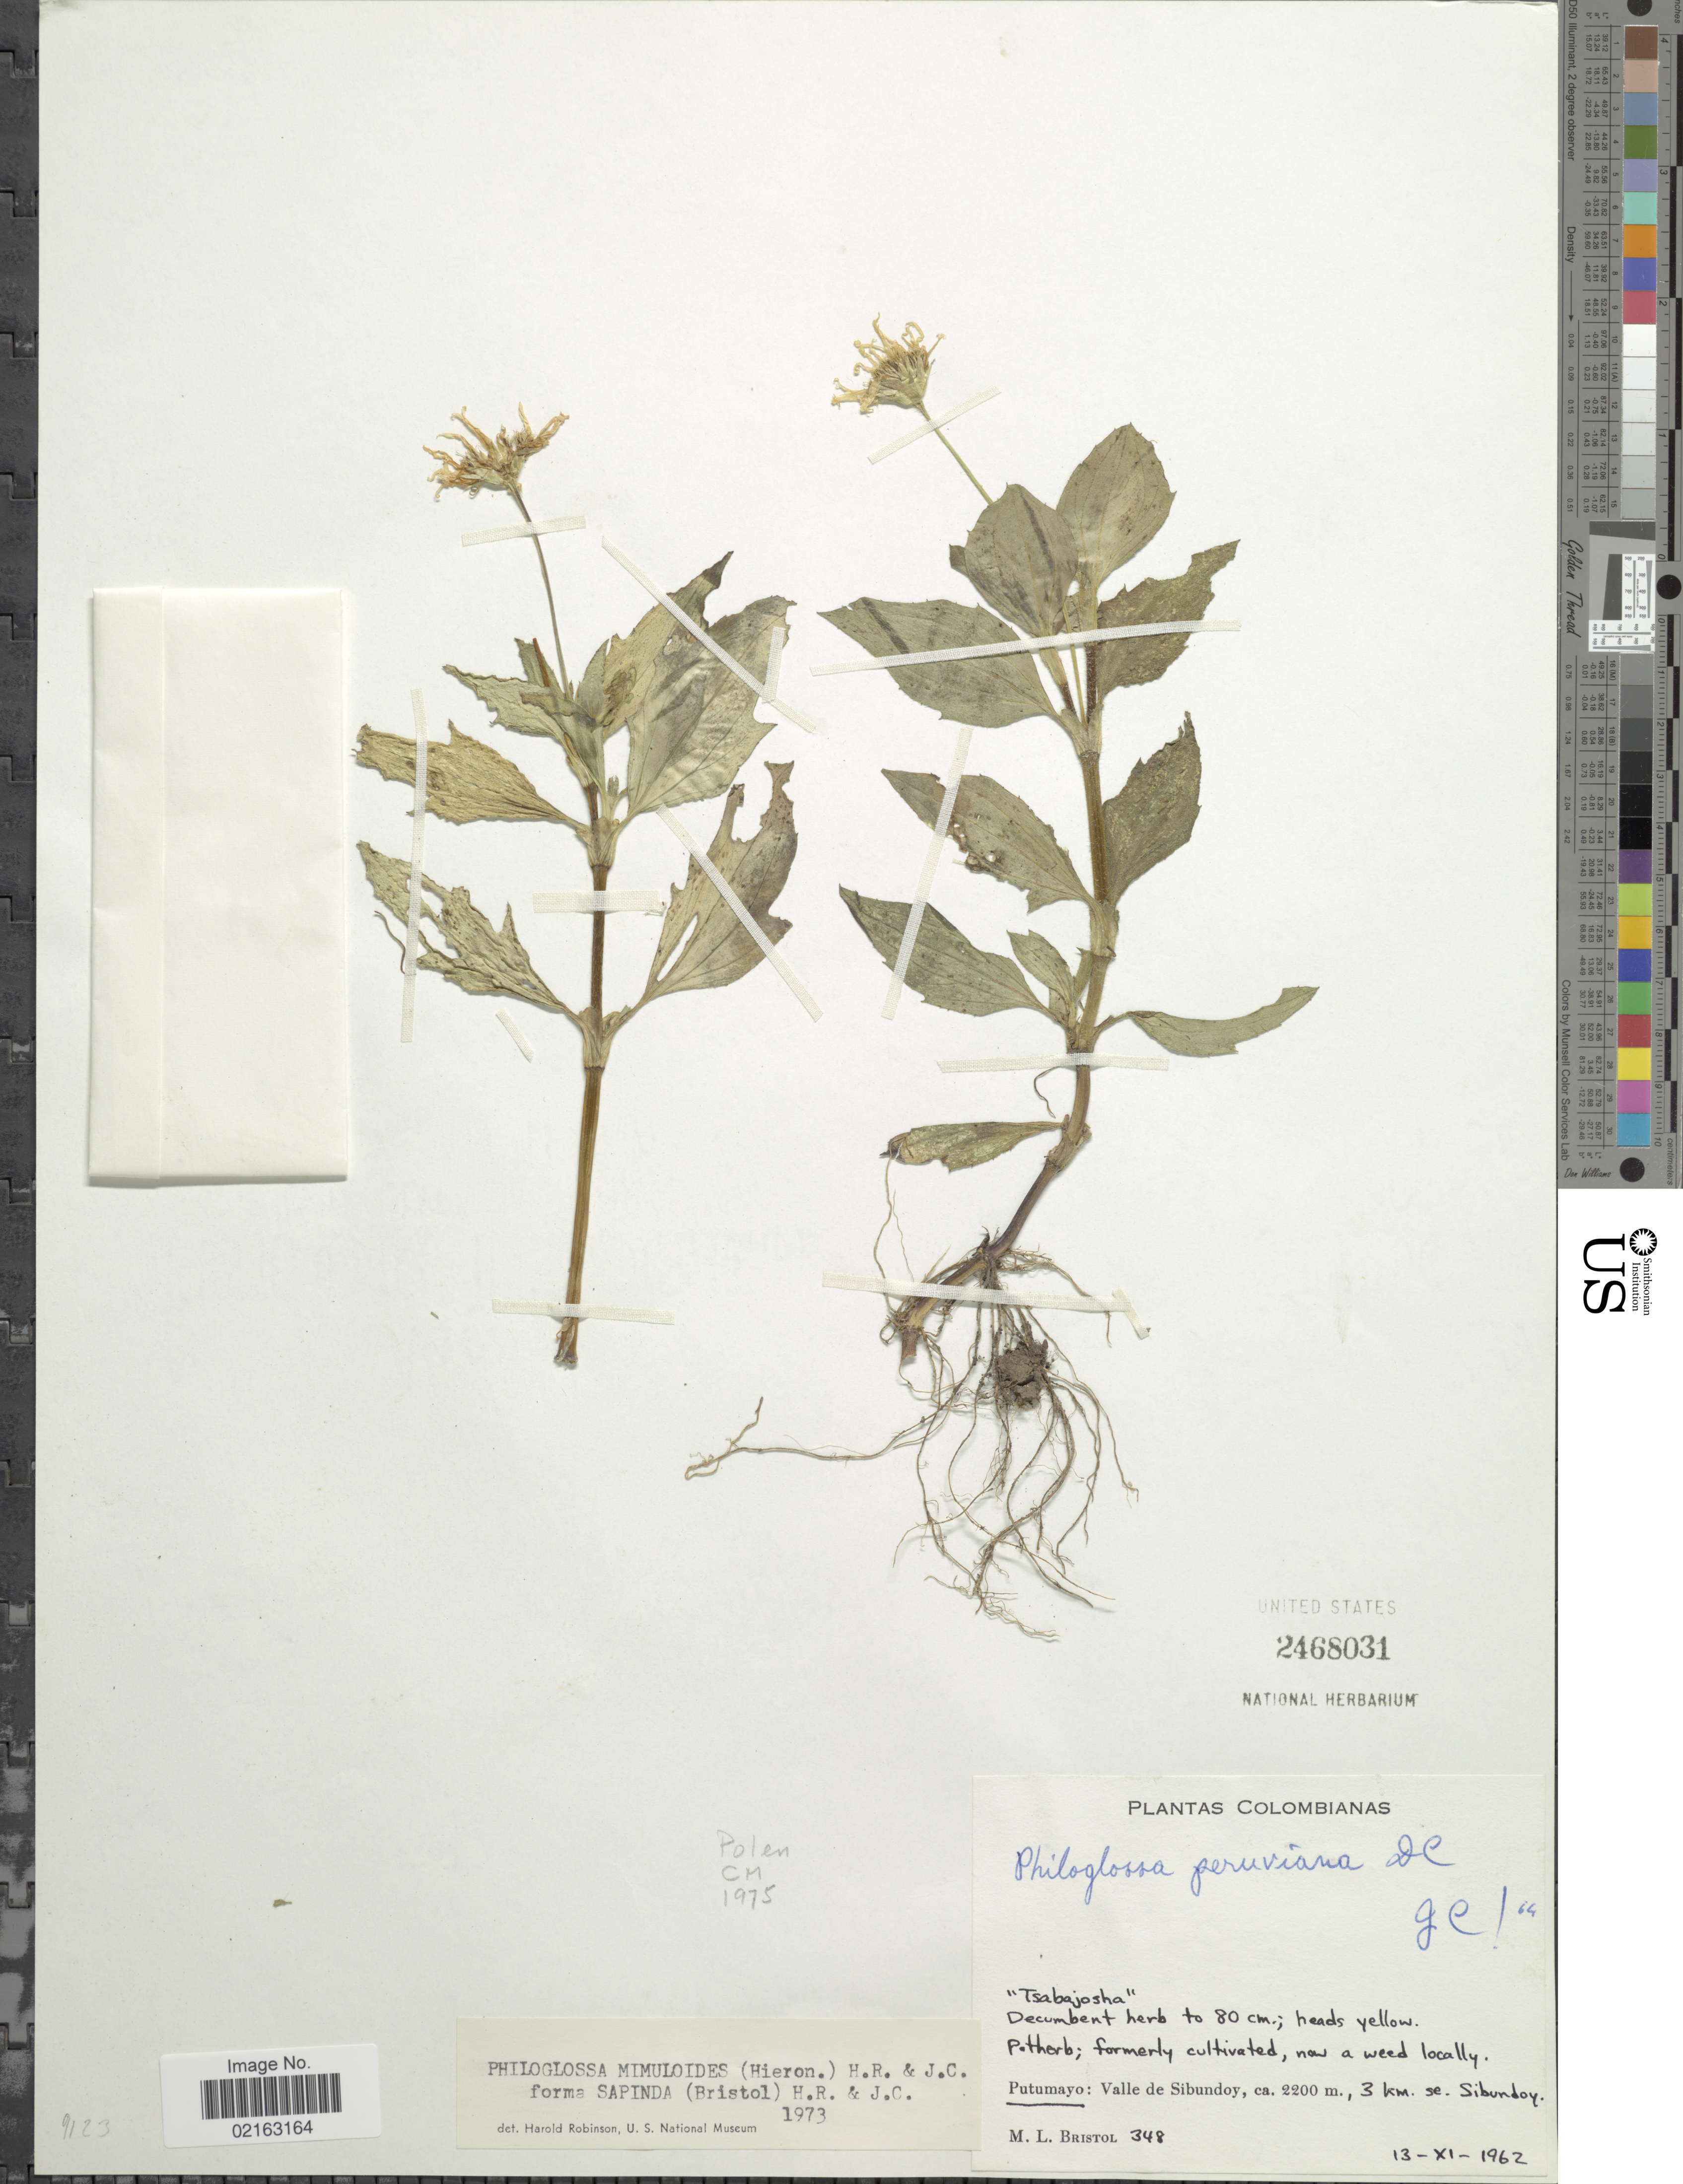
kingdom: Plantae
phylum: Tracheophyta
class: Magnoliopsida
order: Asterales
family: Asteraceae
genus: Philoglossa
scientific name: Philoglossa mimuloides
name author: (Hieron.) H. Rob. & Brettell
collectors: M. L. Bristol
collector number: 348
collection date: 1962-11-13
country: Colombia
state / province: Putumayo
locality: Putumayo: Valle de Sibundoy, 3 km. se. Sibundoy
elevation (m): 2200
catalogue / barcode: US 2468031